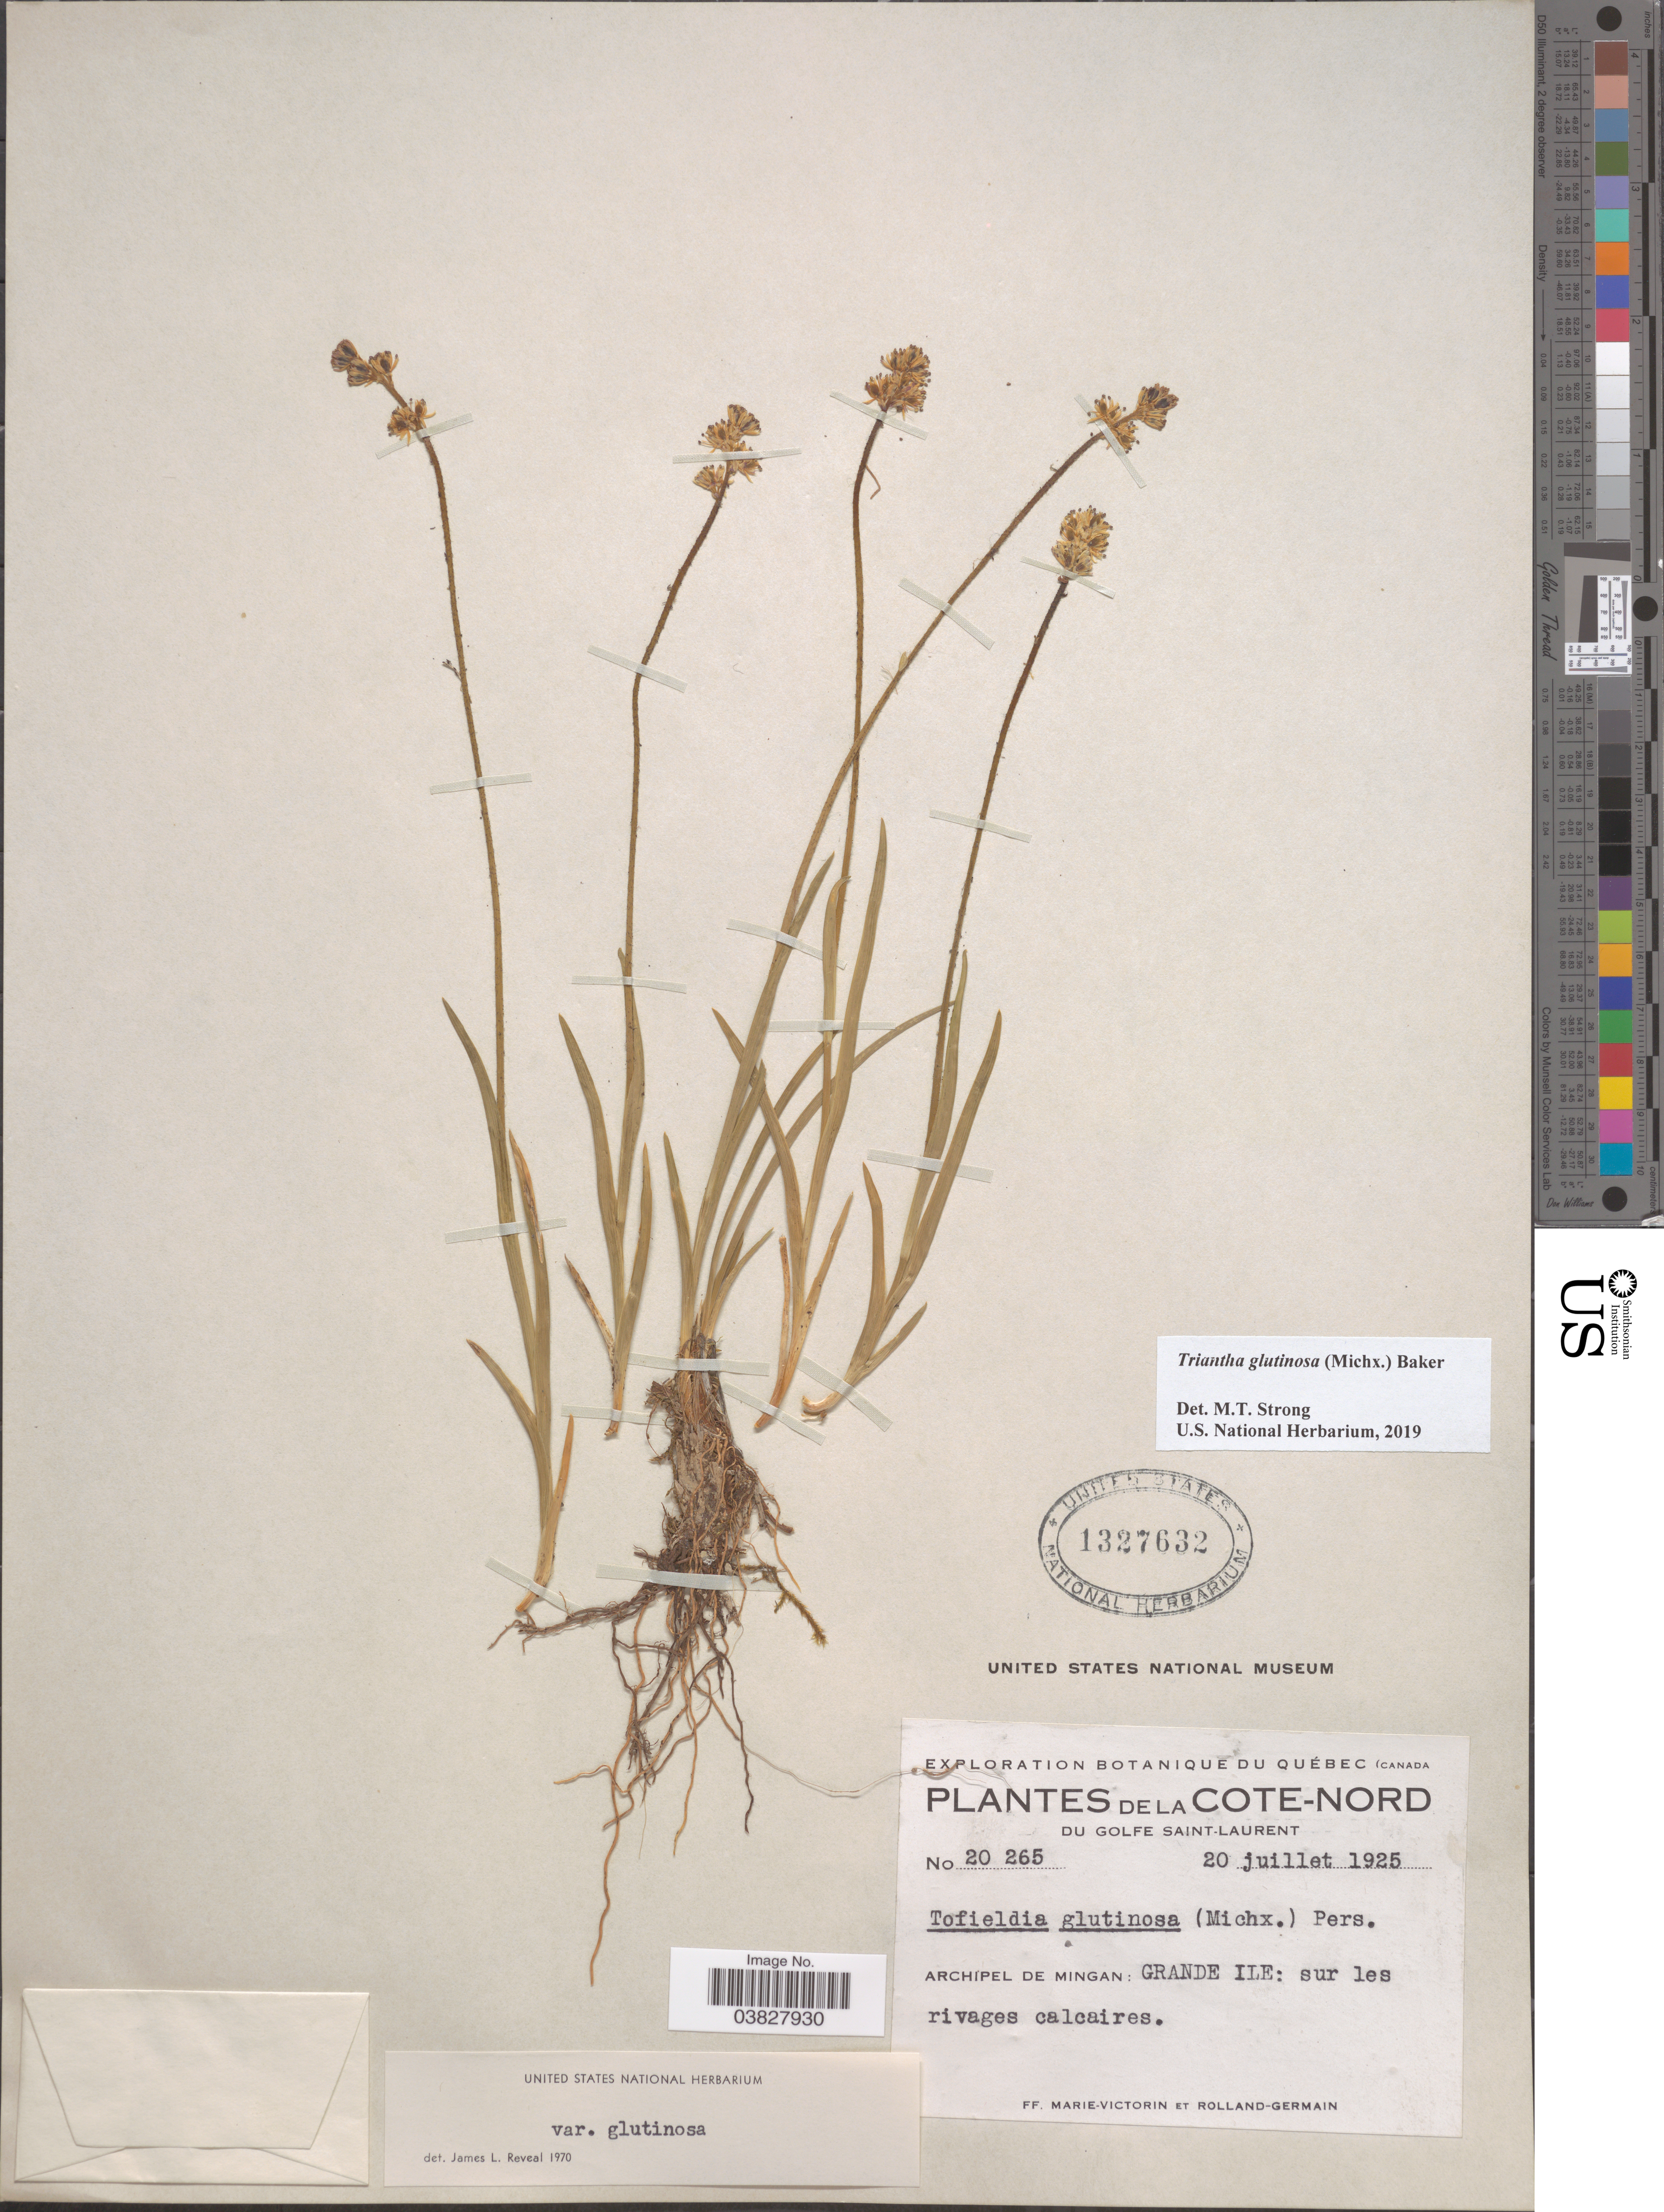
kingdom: Plantae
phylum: Tracheophyta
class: Liliopsida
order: Alismatales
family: Tofieldiaceae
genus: Triantha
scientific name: Triantha glutinosa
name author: (Michx.) Baker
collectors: F. Marie-Victorin & Rolland-Germain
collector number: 20265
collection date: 1925-07-20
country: Canada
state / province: Quebec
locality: La Cote-Nord du Golfe Saint-Laurent. Archipel de Mingan: Grande Ile: sur les rivages calcaires.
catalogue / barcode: US 1327632